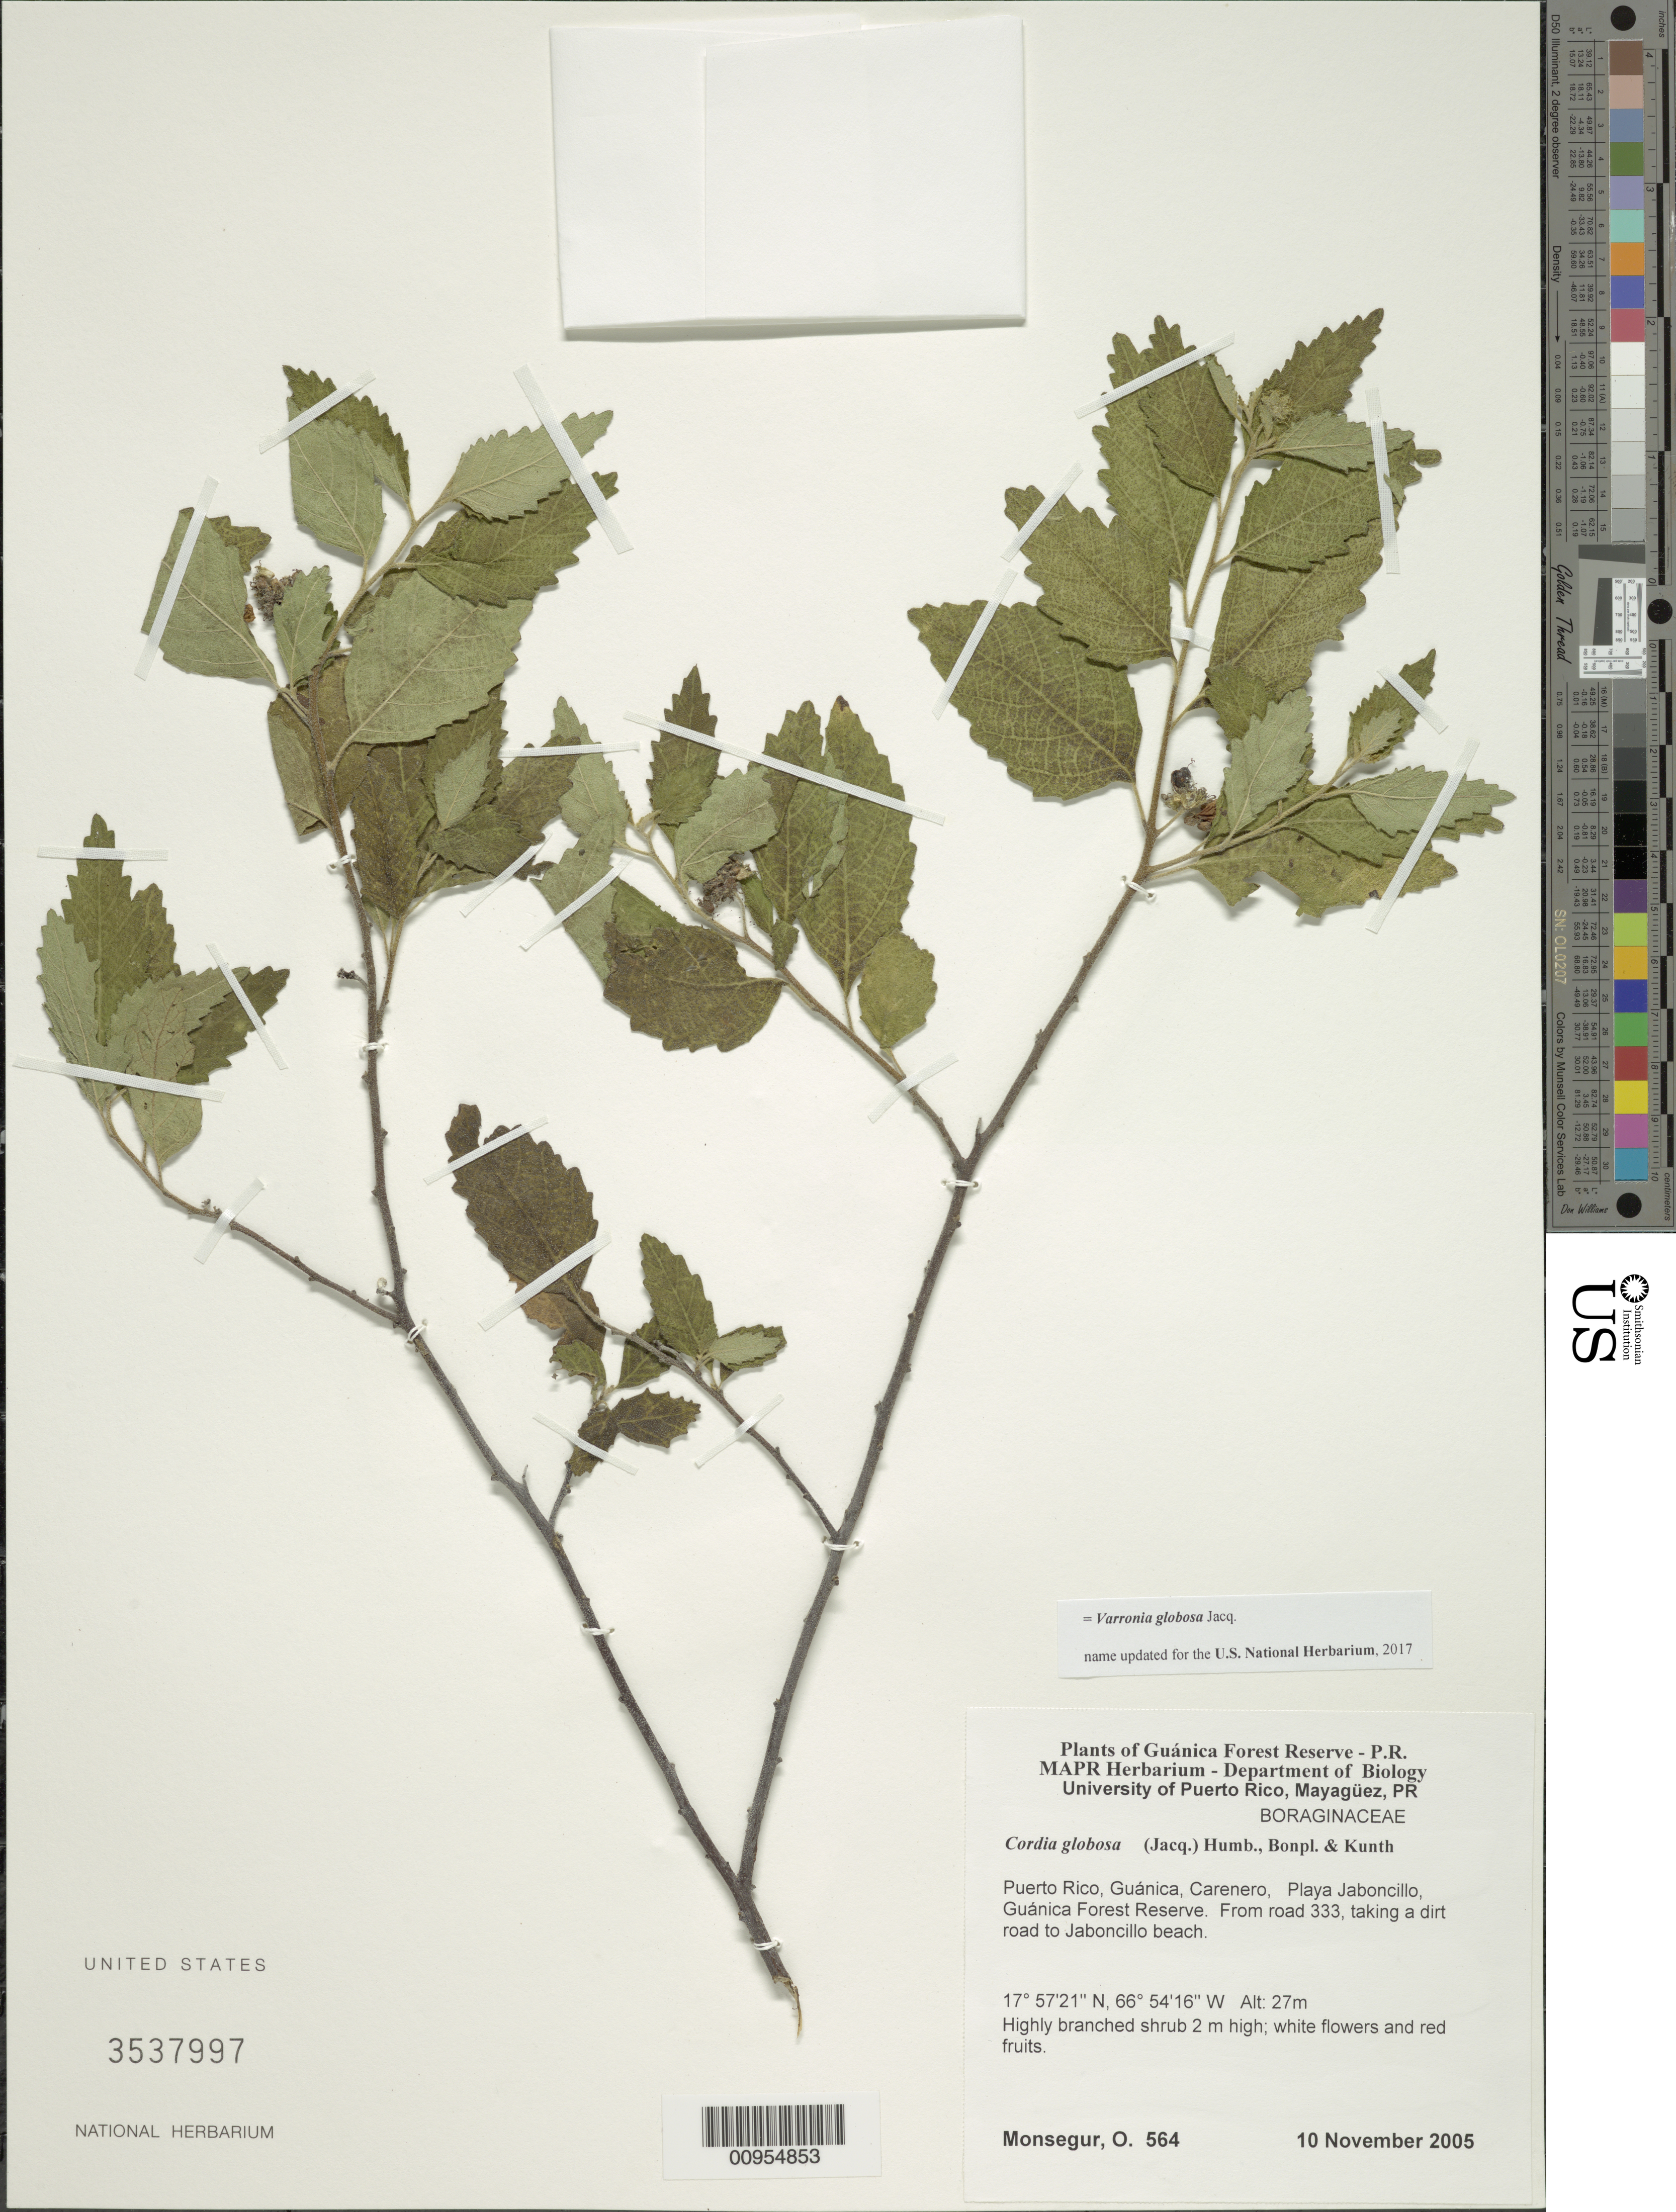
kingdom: Plantae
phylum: Tracheophyta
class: Magnoliopsida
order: Boraginales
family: Cordiaceae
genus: Cordia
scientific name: Cordia globosa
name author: (Jacq.) Kunth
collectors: O. Monsegur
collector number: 564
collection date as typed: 10 Nov 2005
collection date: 2005-11-10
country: Puerto Rico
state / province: Guánica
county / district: Carenero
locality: Guánica Forest Reserve. From road 333, taking a dirt road to Jaboncillo beach.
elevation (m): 27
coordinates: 17.57211, 66.54155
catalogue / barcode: US 3537997